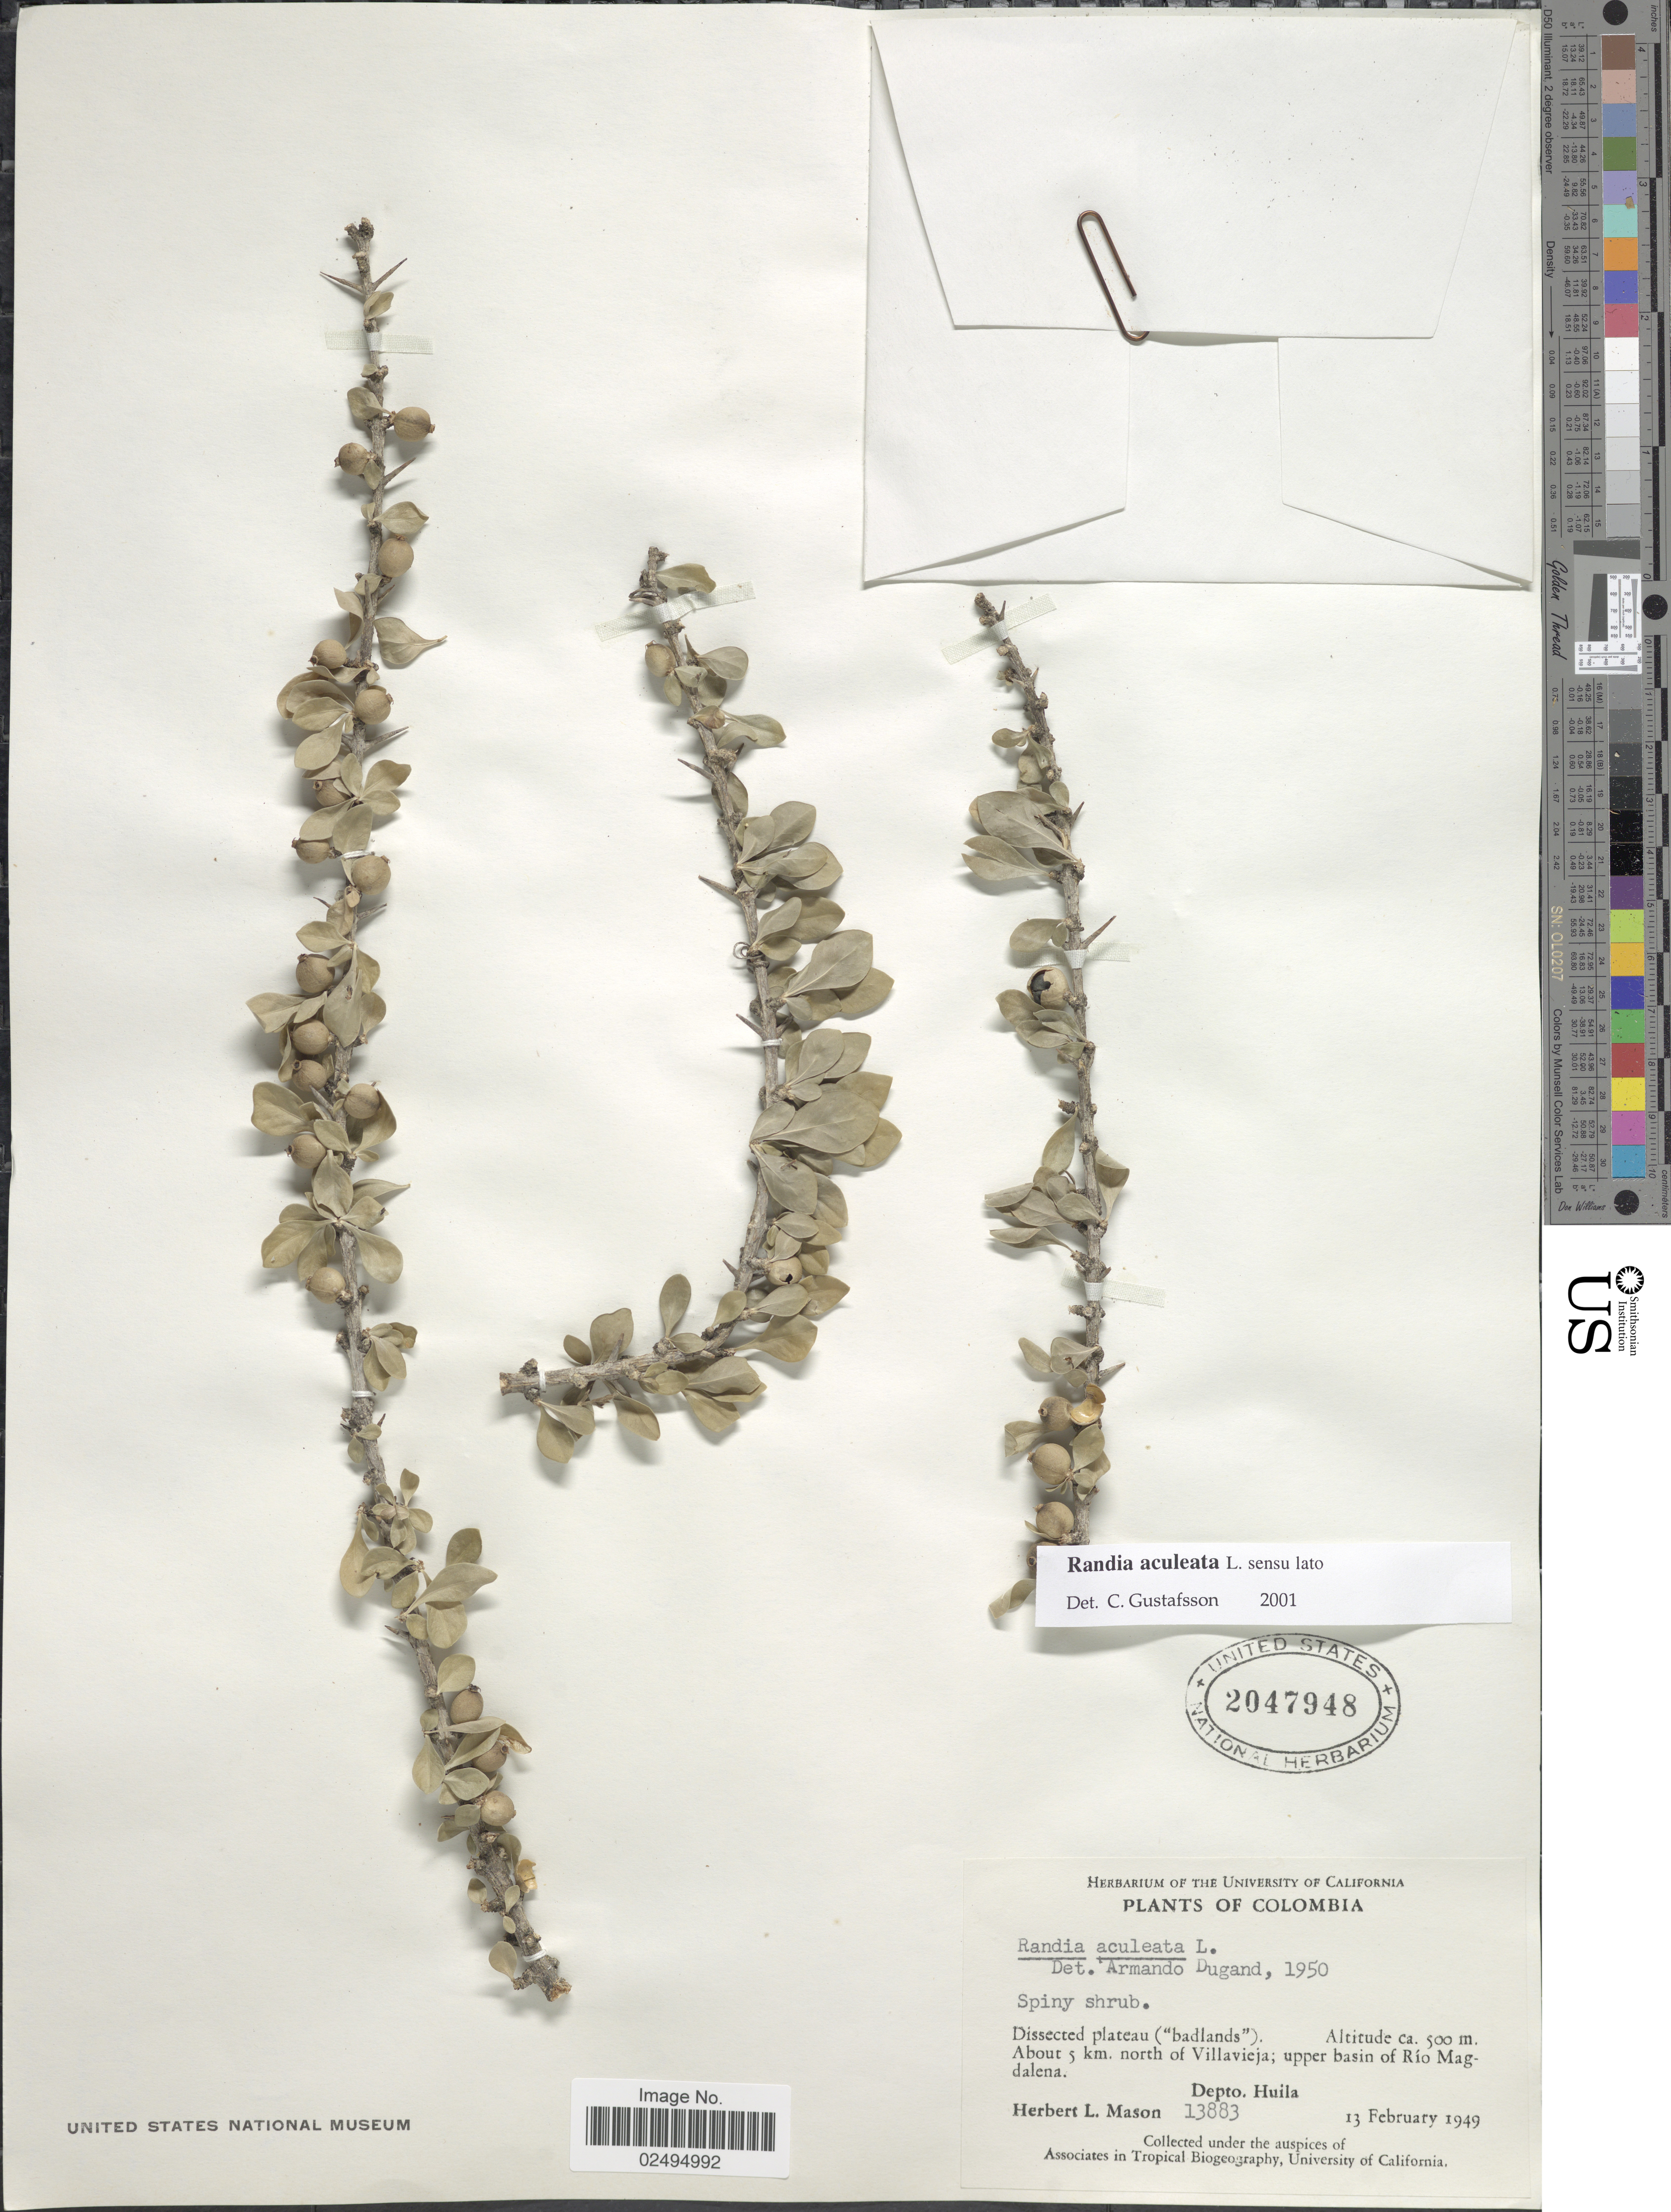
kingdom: Plantae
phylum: Tracheophyta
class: Magnoliopsida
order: Gentianales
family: Rubiaceae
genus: Randia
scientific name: Randia aculeata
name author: L.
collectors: H. L. Mason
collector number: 13883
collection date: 1949-02-13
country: Colombia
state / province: Huila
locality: About 5 km. north of Villavieja; upper basin of Rio Magdalena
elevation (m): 500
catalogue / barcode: US 2047948